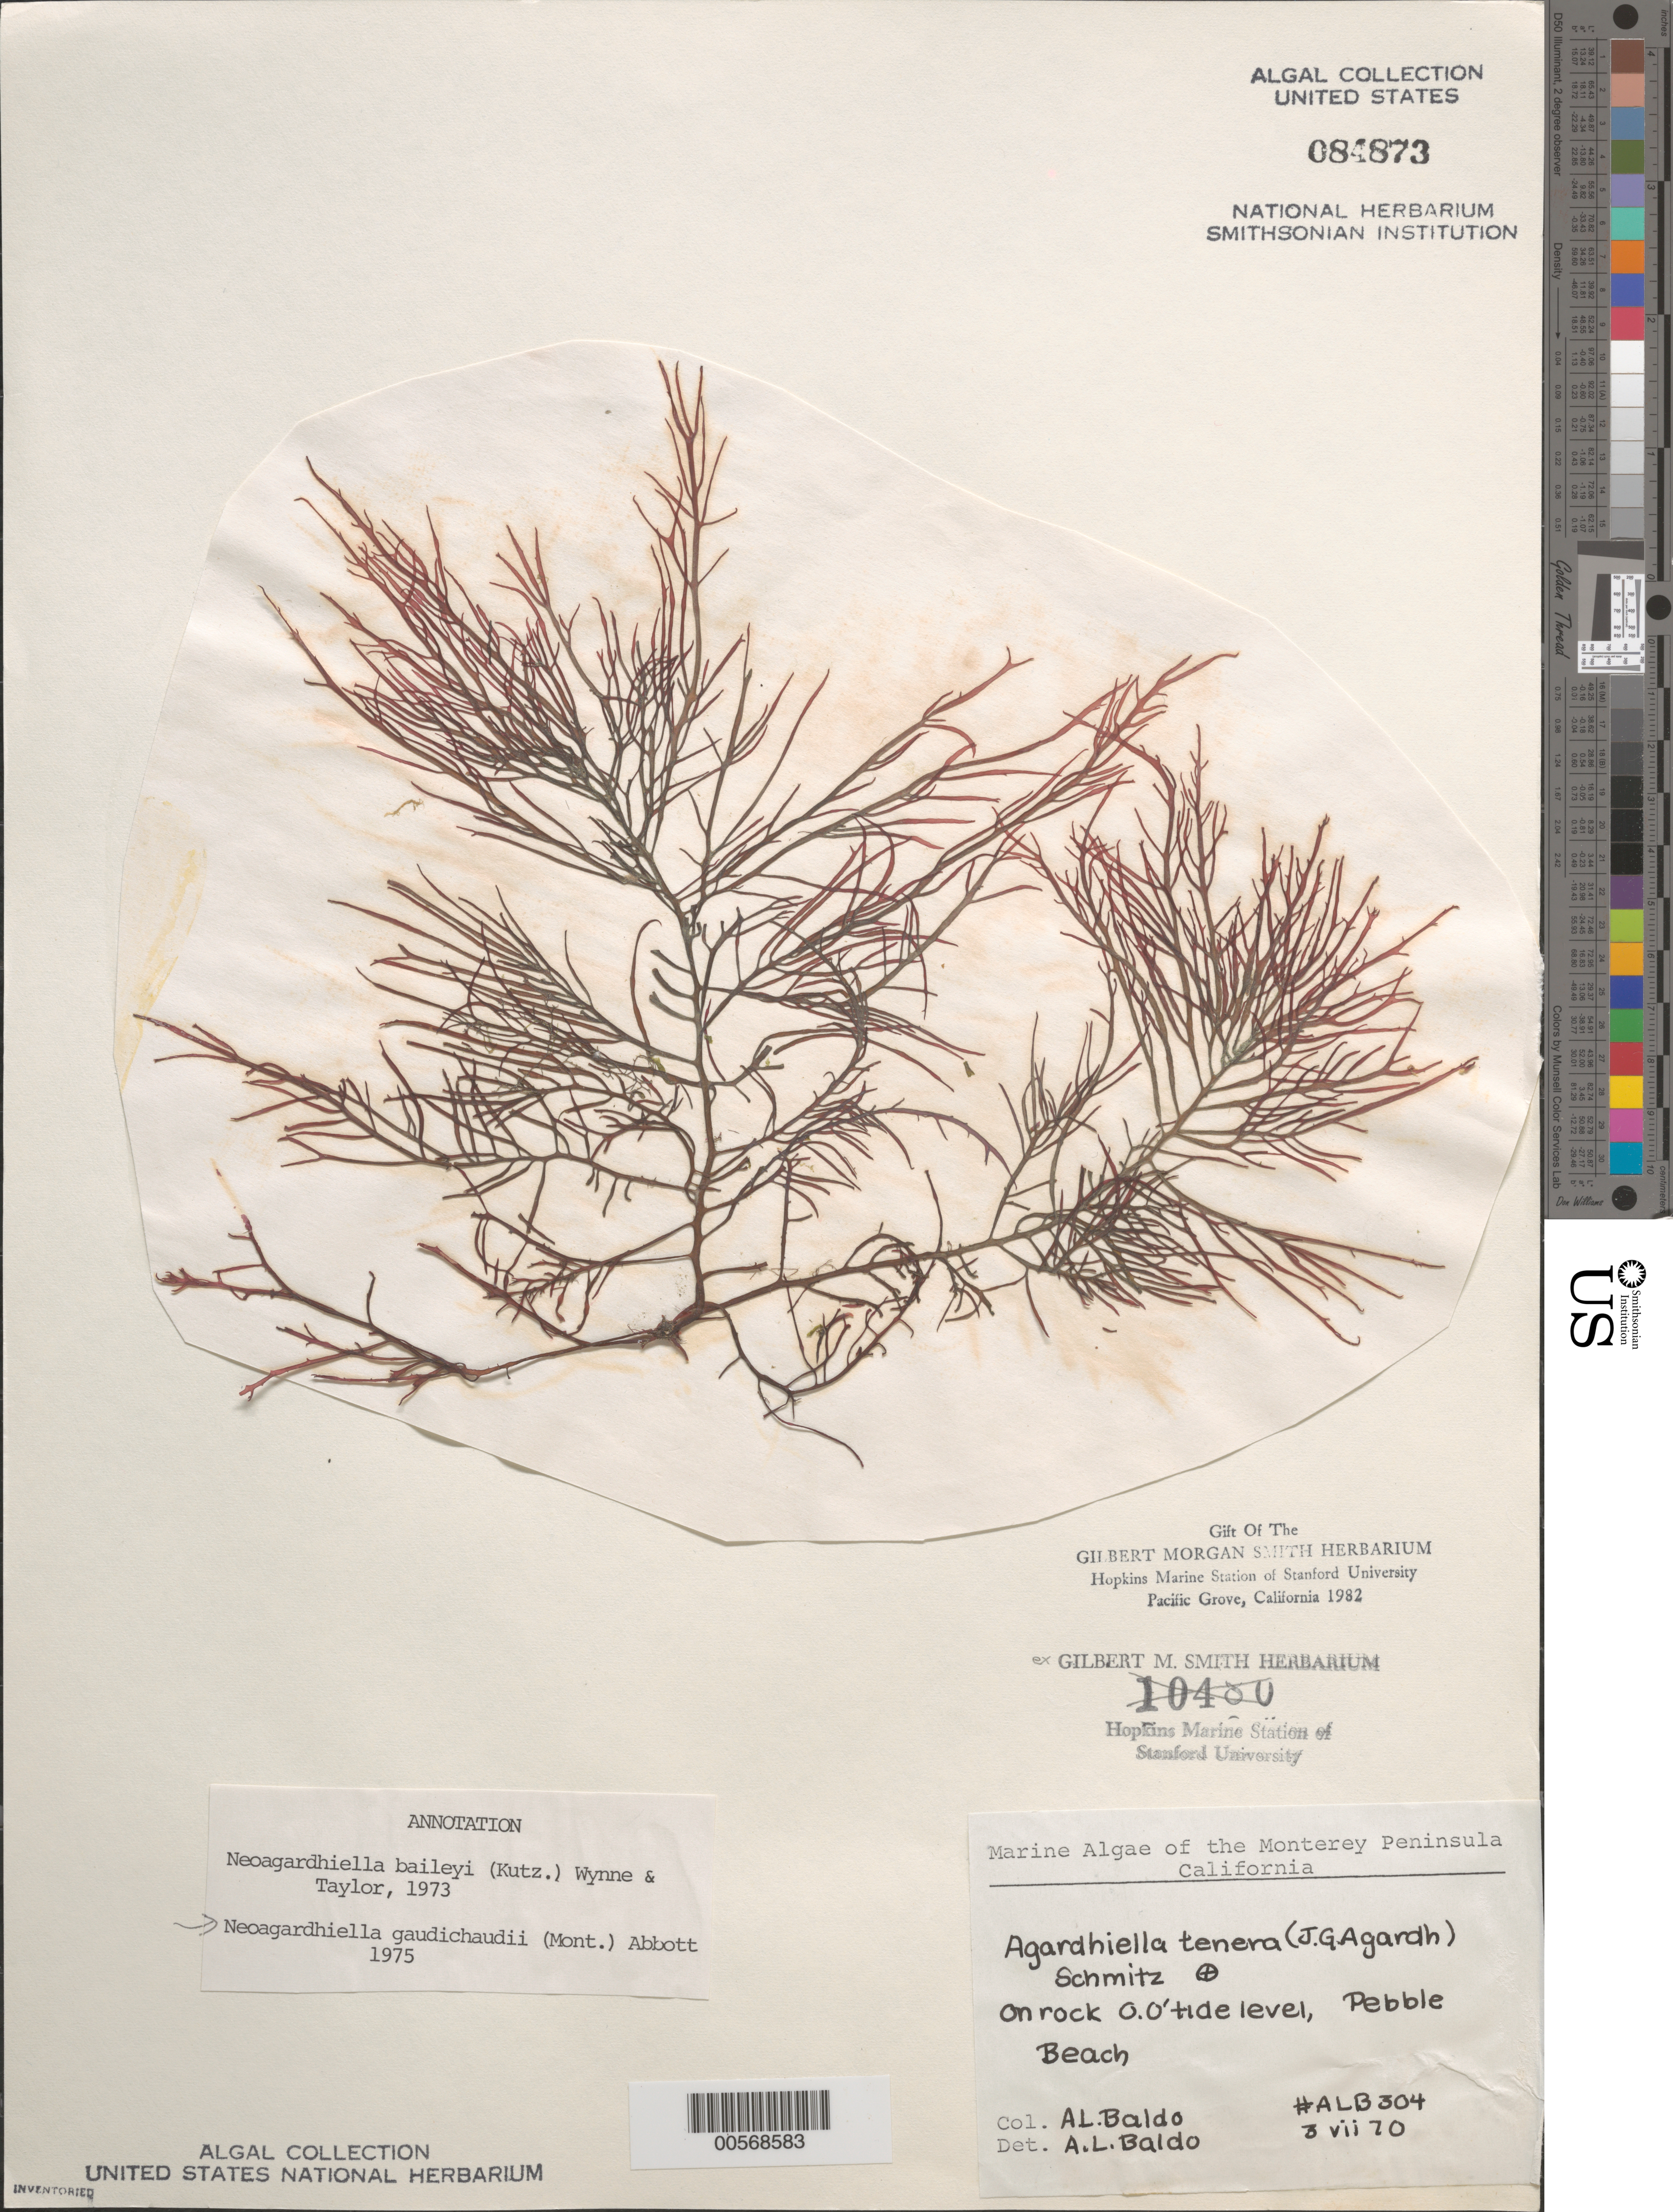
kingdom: Plantae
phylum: Rhodophyta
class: Florideophyceae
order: Gigartinales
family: Solieriaceae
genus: Sarcodiotheca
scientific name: Sarcodiotheca gaudichaudii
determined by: Algae name updating Project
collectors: A. Baldo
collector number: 304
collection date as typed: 03 Jul 1970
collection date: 1970-07-03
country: United States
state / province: California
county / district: Monterey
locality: Pebble Beach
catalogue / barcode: US 84873